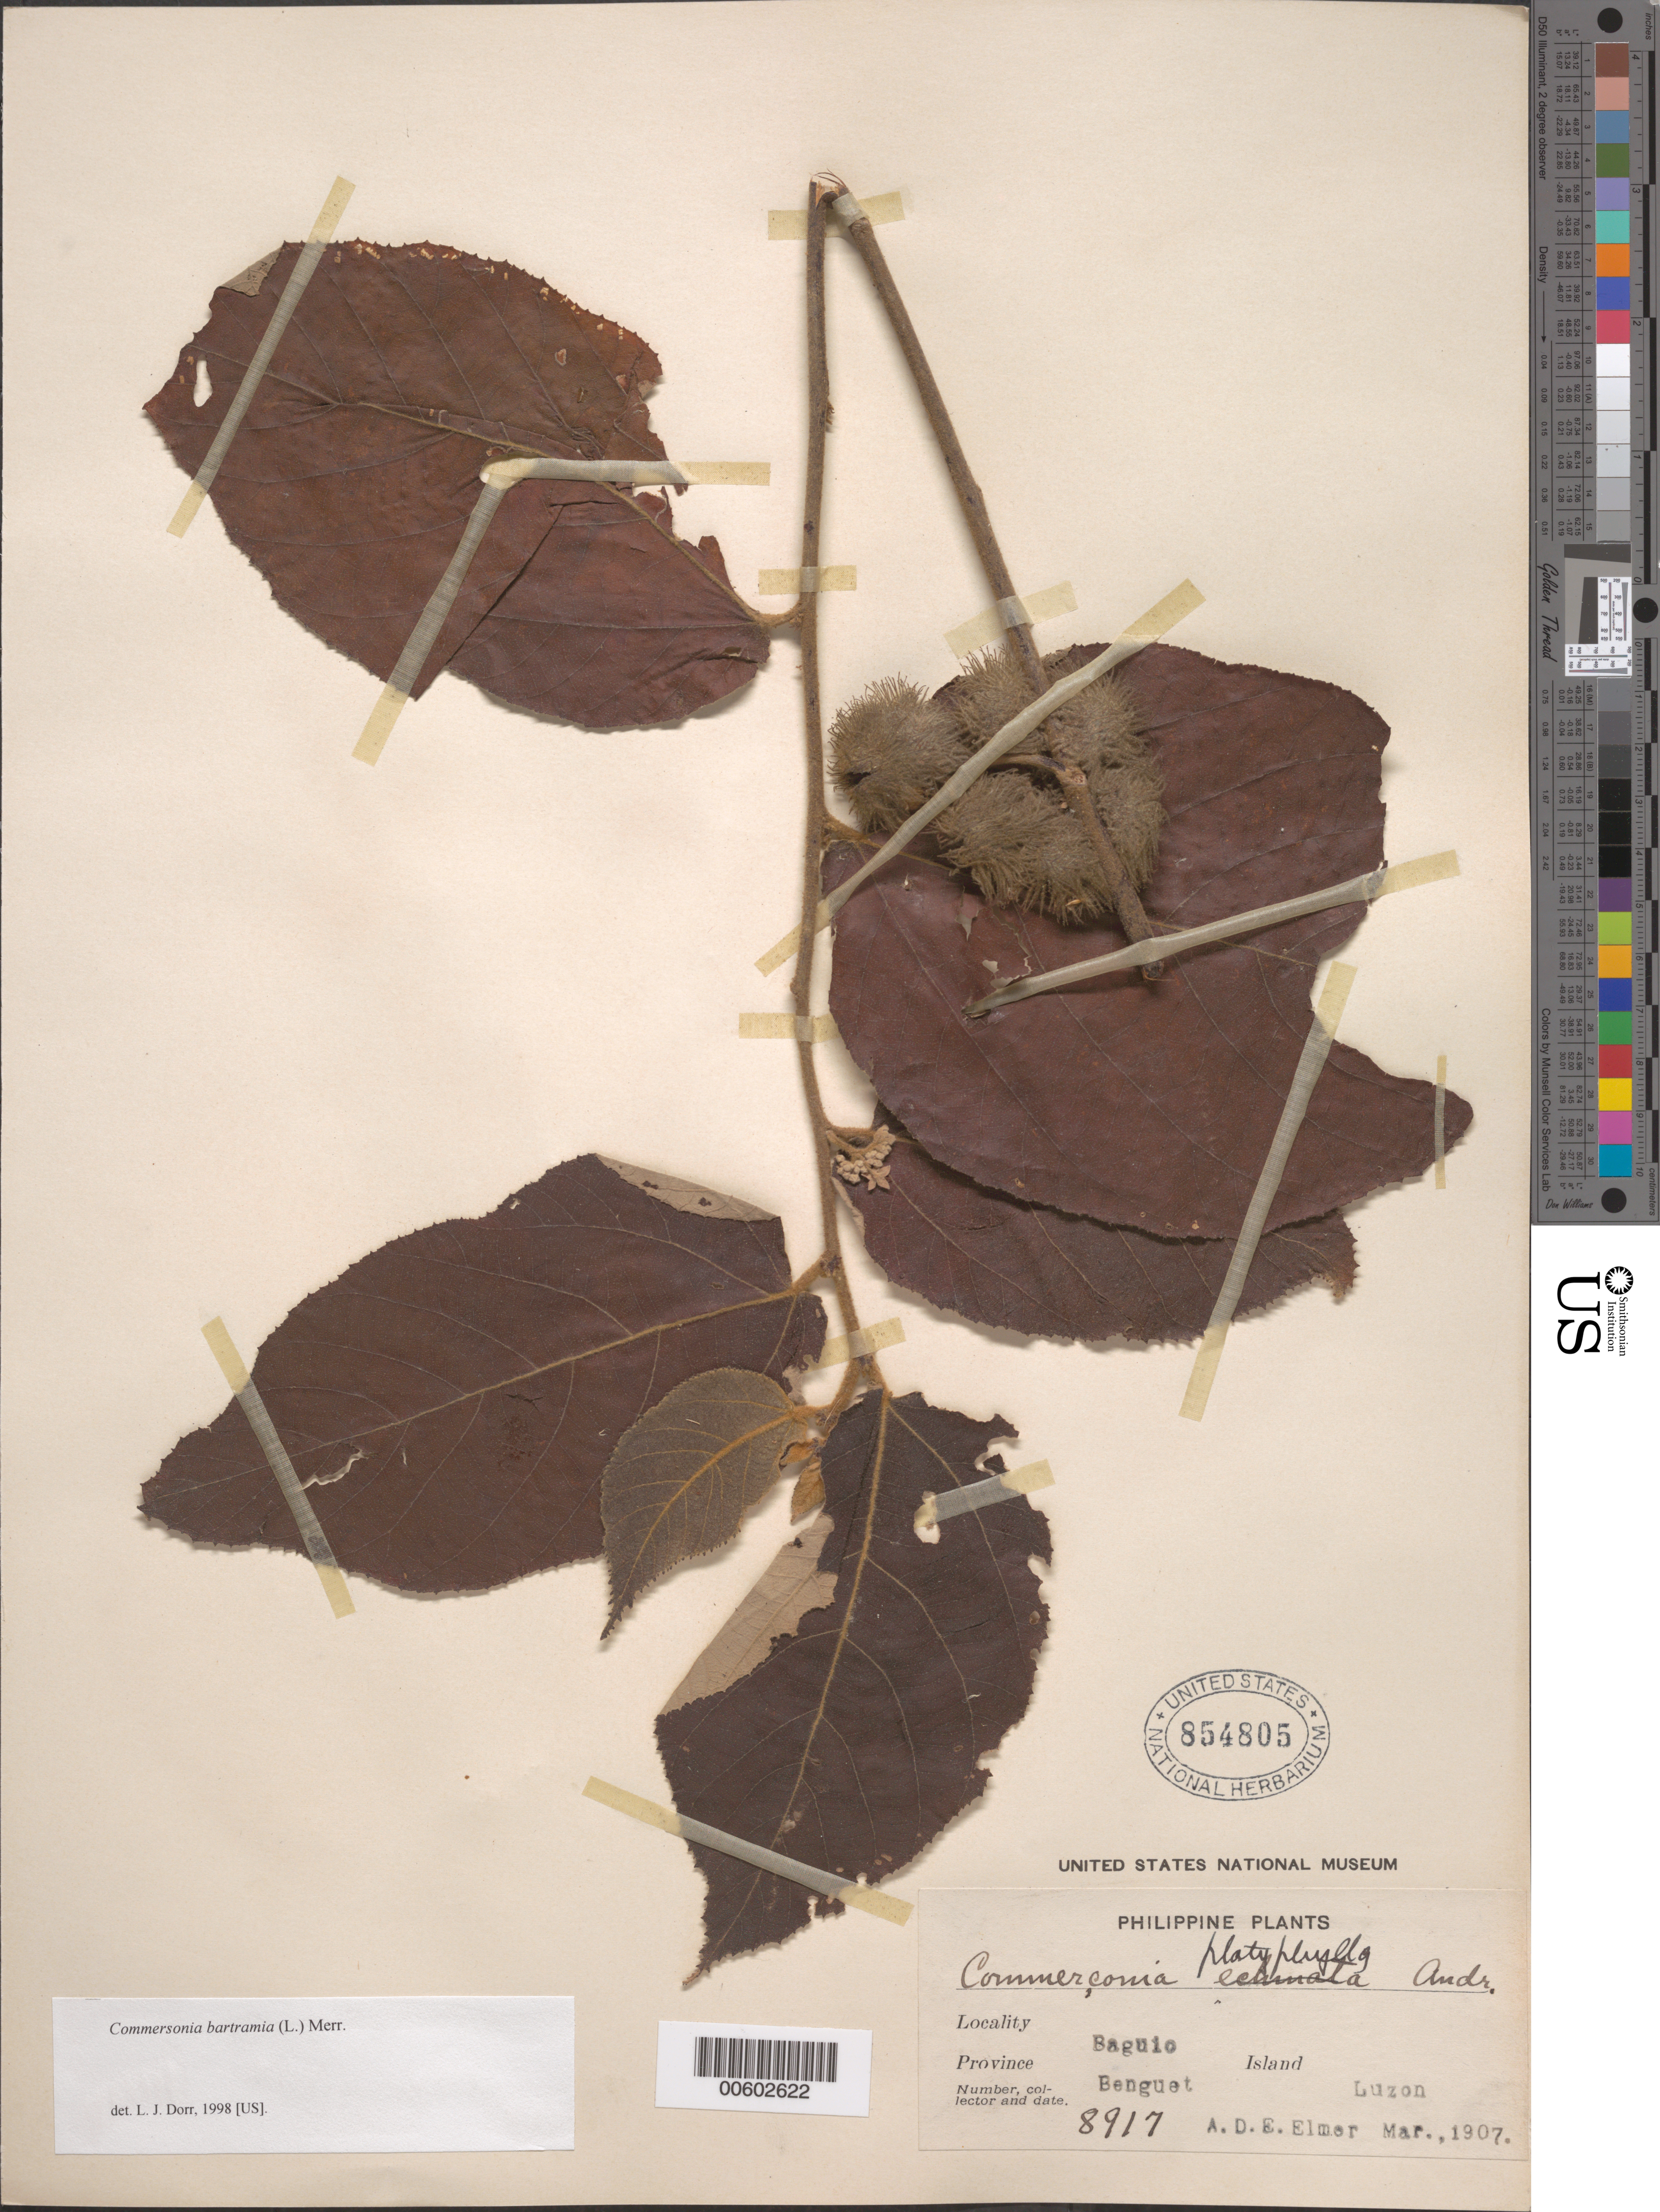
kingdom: Plantae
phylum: Tracheophyta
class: Magnoliopsida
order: Malvales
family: Malvaceae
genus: Commersonia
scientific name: Commersonia bartramia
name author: (L.) Merr.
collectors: A. D. E. Elmer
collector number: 8917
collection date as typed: Mar 1907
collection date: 1907-03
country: Philippines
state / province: Cordillera (Administrative Region)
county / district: Benguet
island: Luzon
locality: Baguio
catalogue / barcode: US 854805